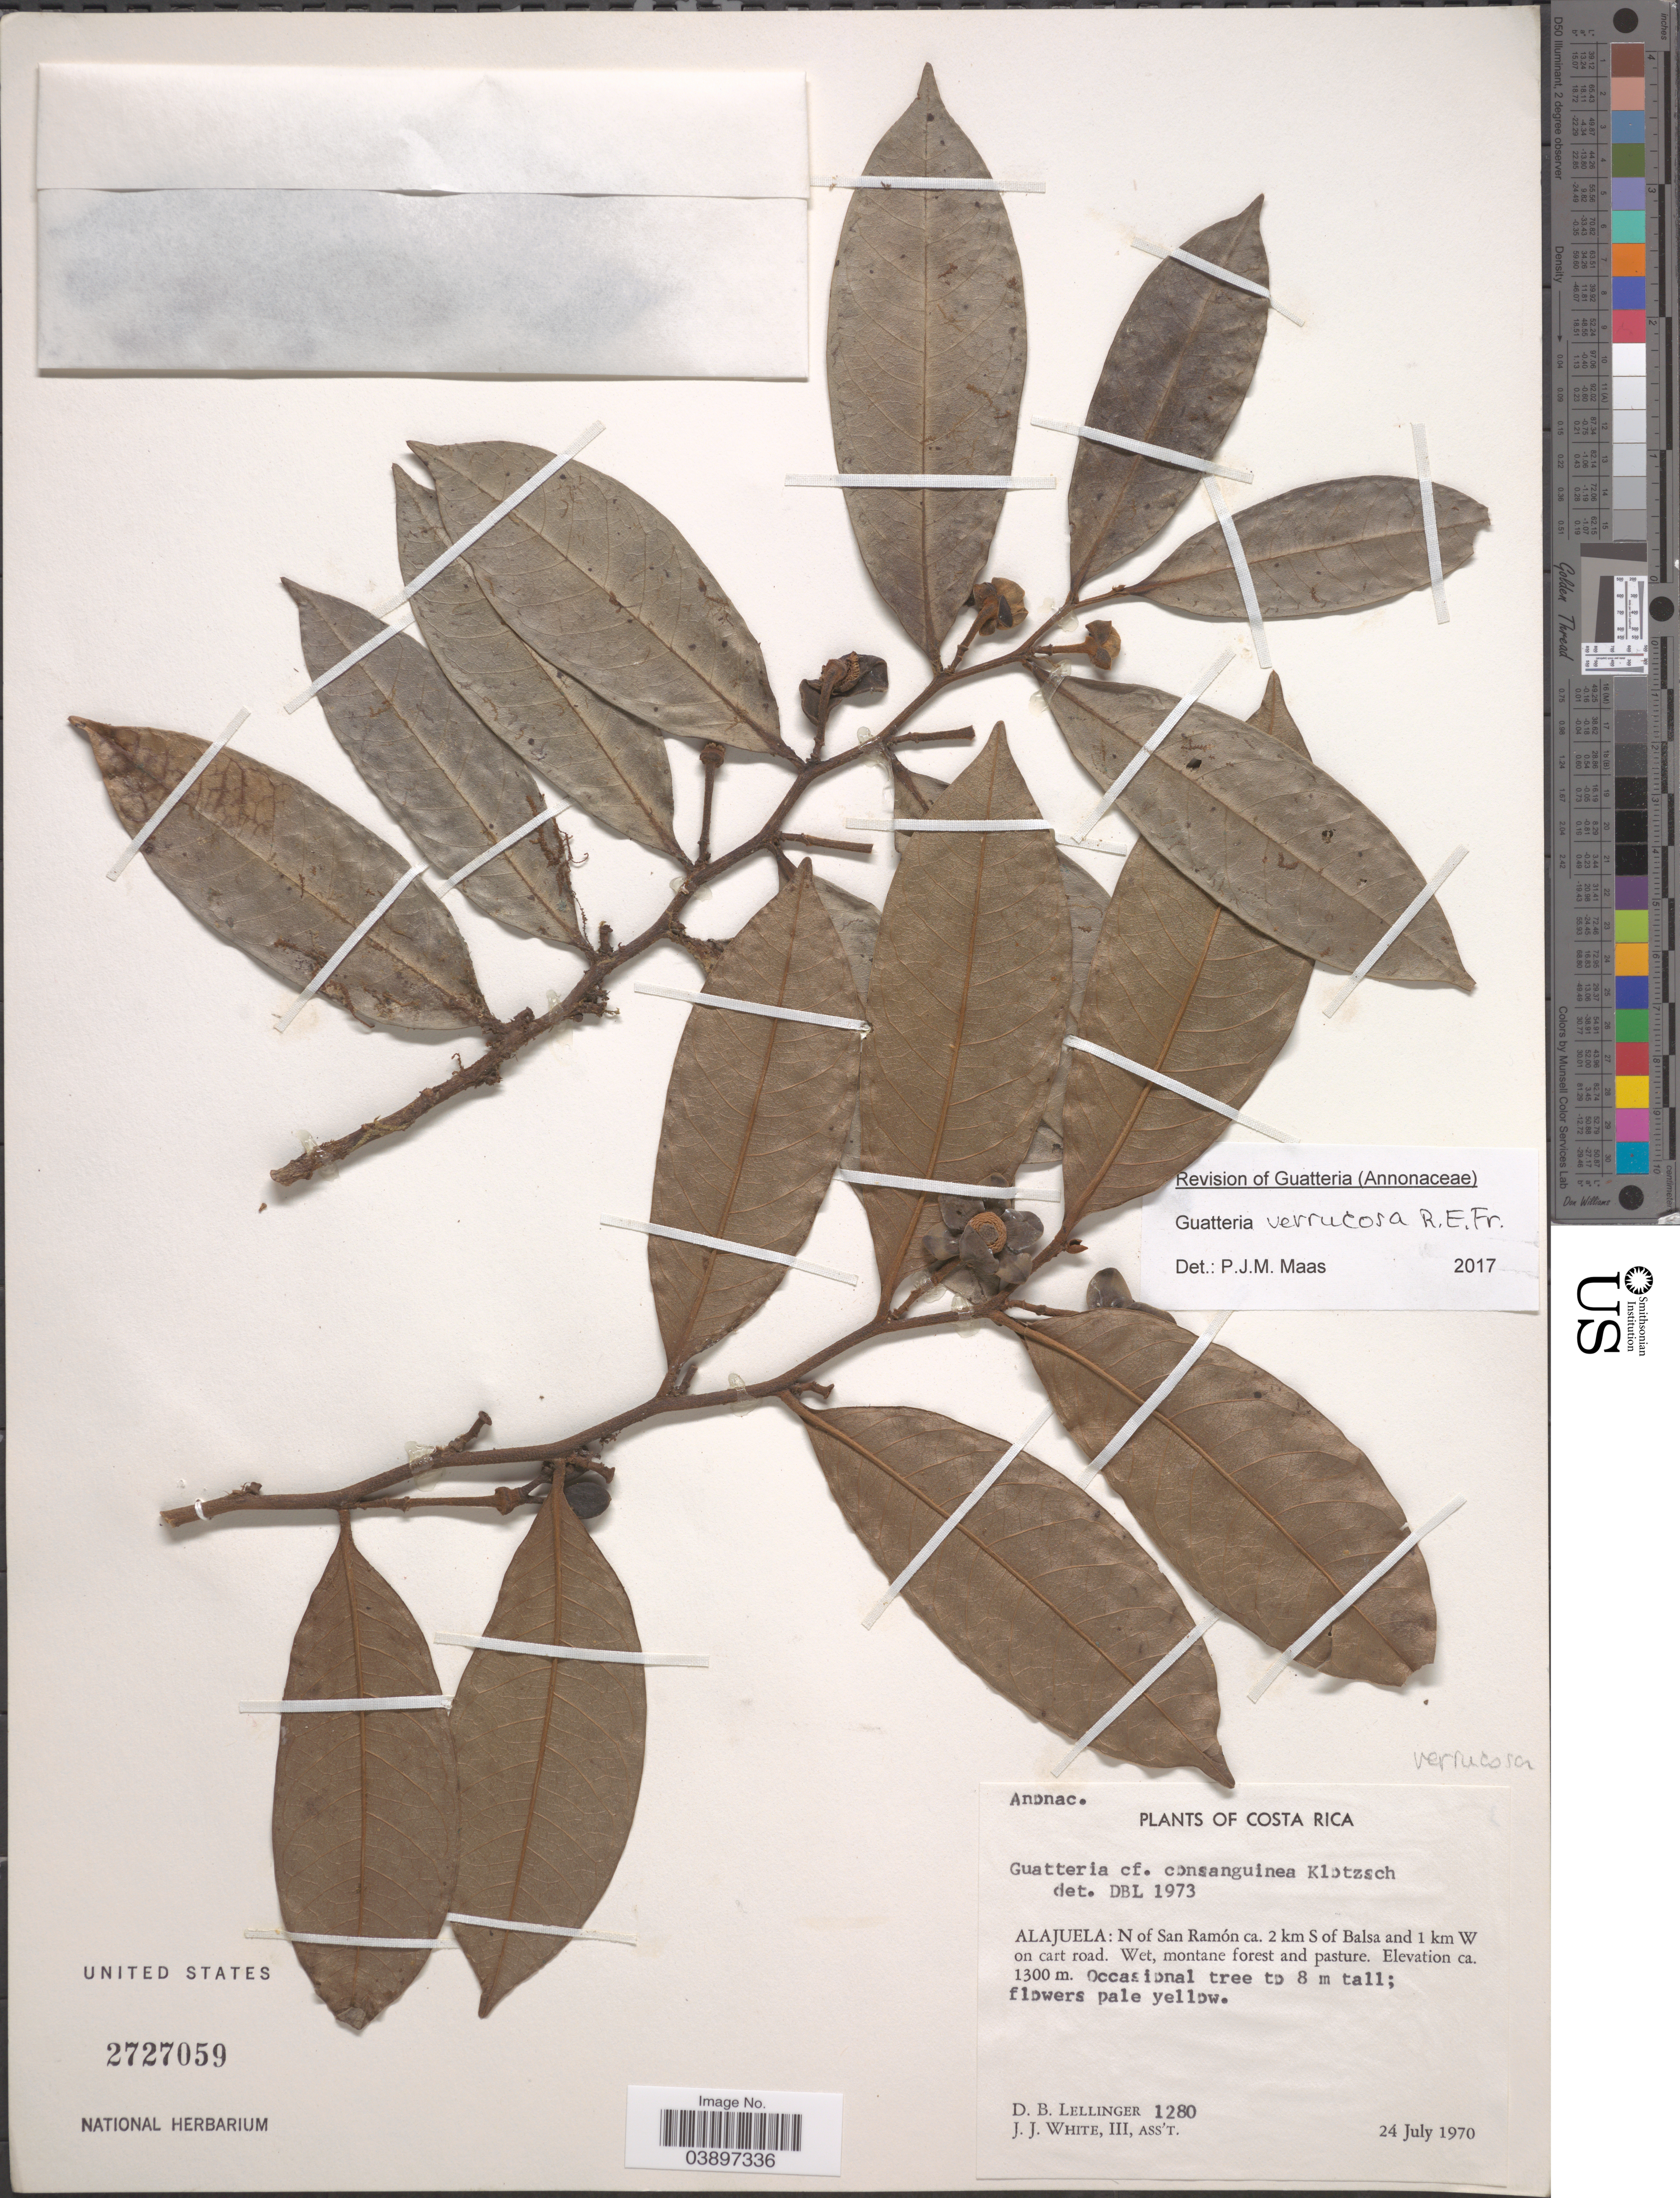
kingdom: Plantae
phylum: Tracheophyta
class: Magnoliopsida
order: Magnoliales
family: Annonaceae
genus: Guatteria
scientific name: Guatteria verrucosa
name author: R.E. Fr.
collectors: D. B. Lellinger & J. J. White III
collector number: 1280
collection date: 1970-07-24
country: Costa Rica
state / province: Alajuela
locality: N of San Ramón ca. 2 km S of Balsa and 1 km W on cart road.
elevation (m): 1300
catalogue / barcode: US 2727059